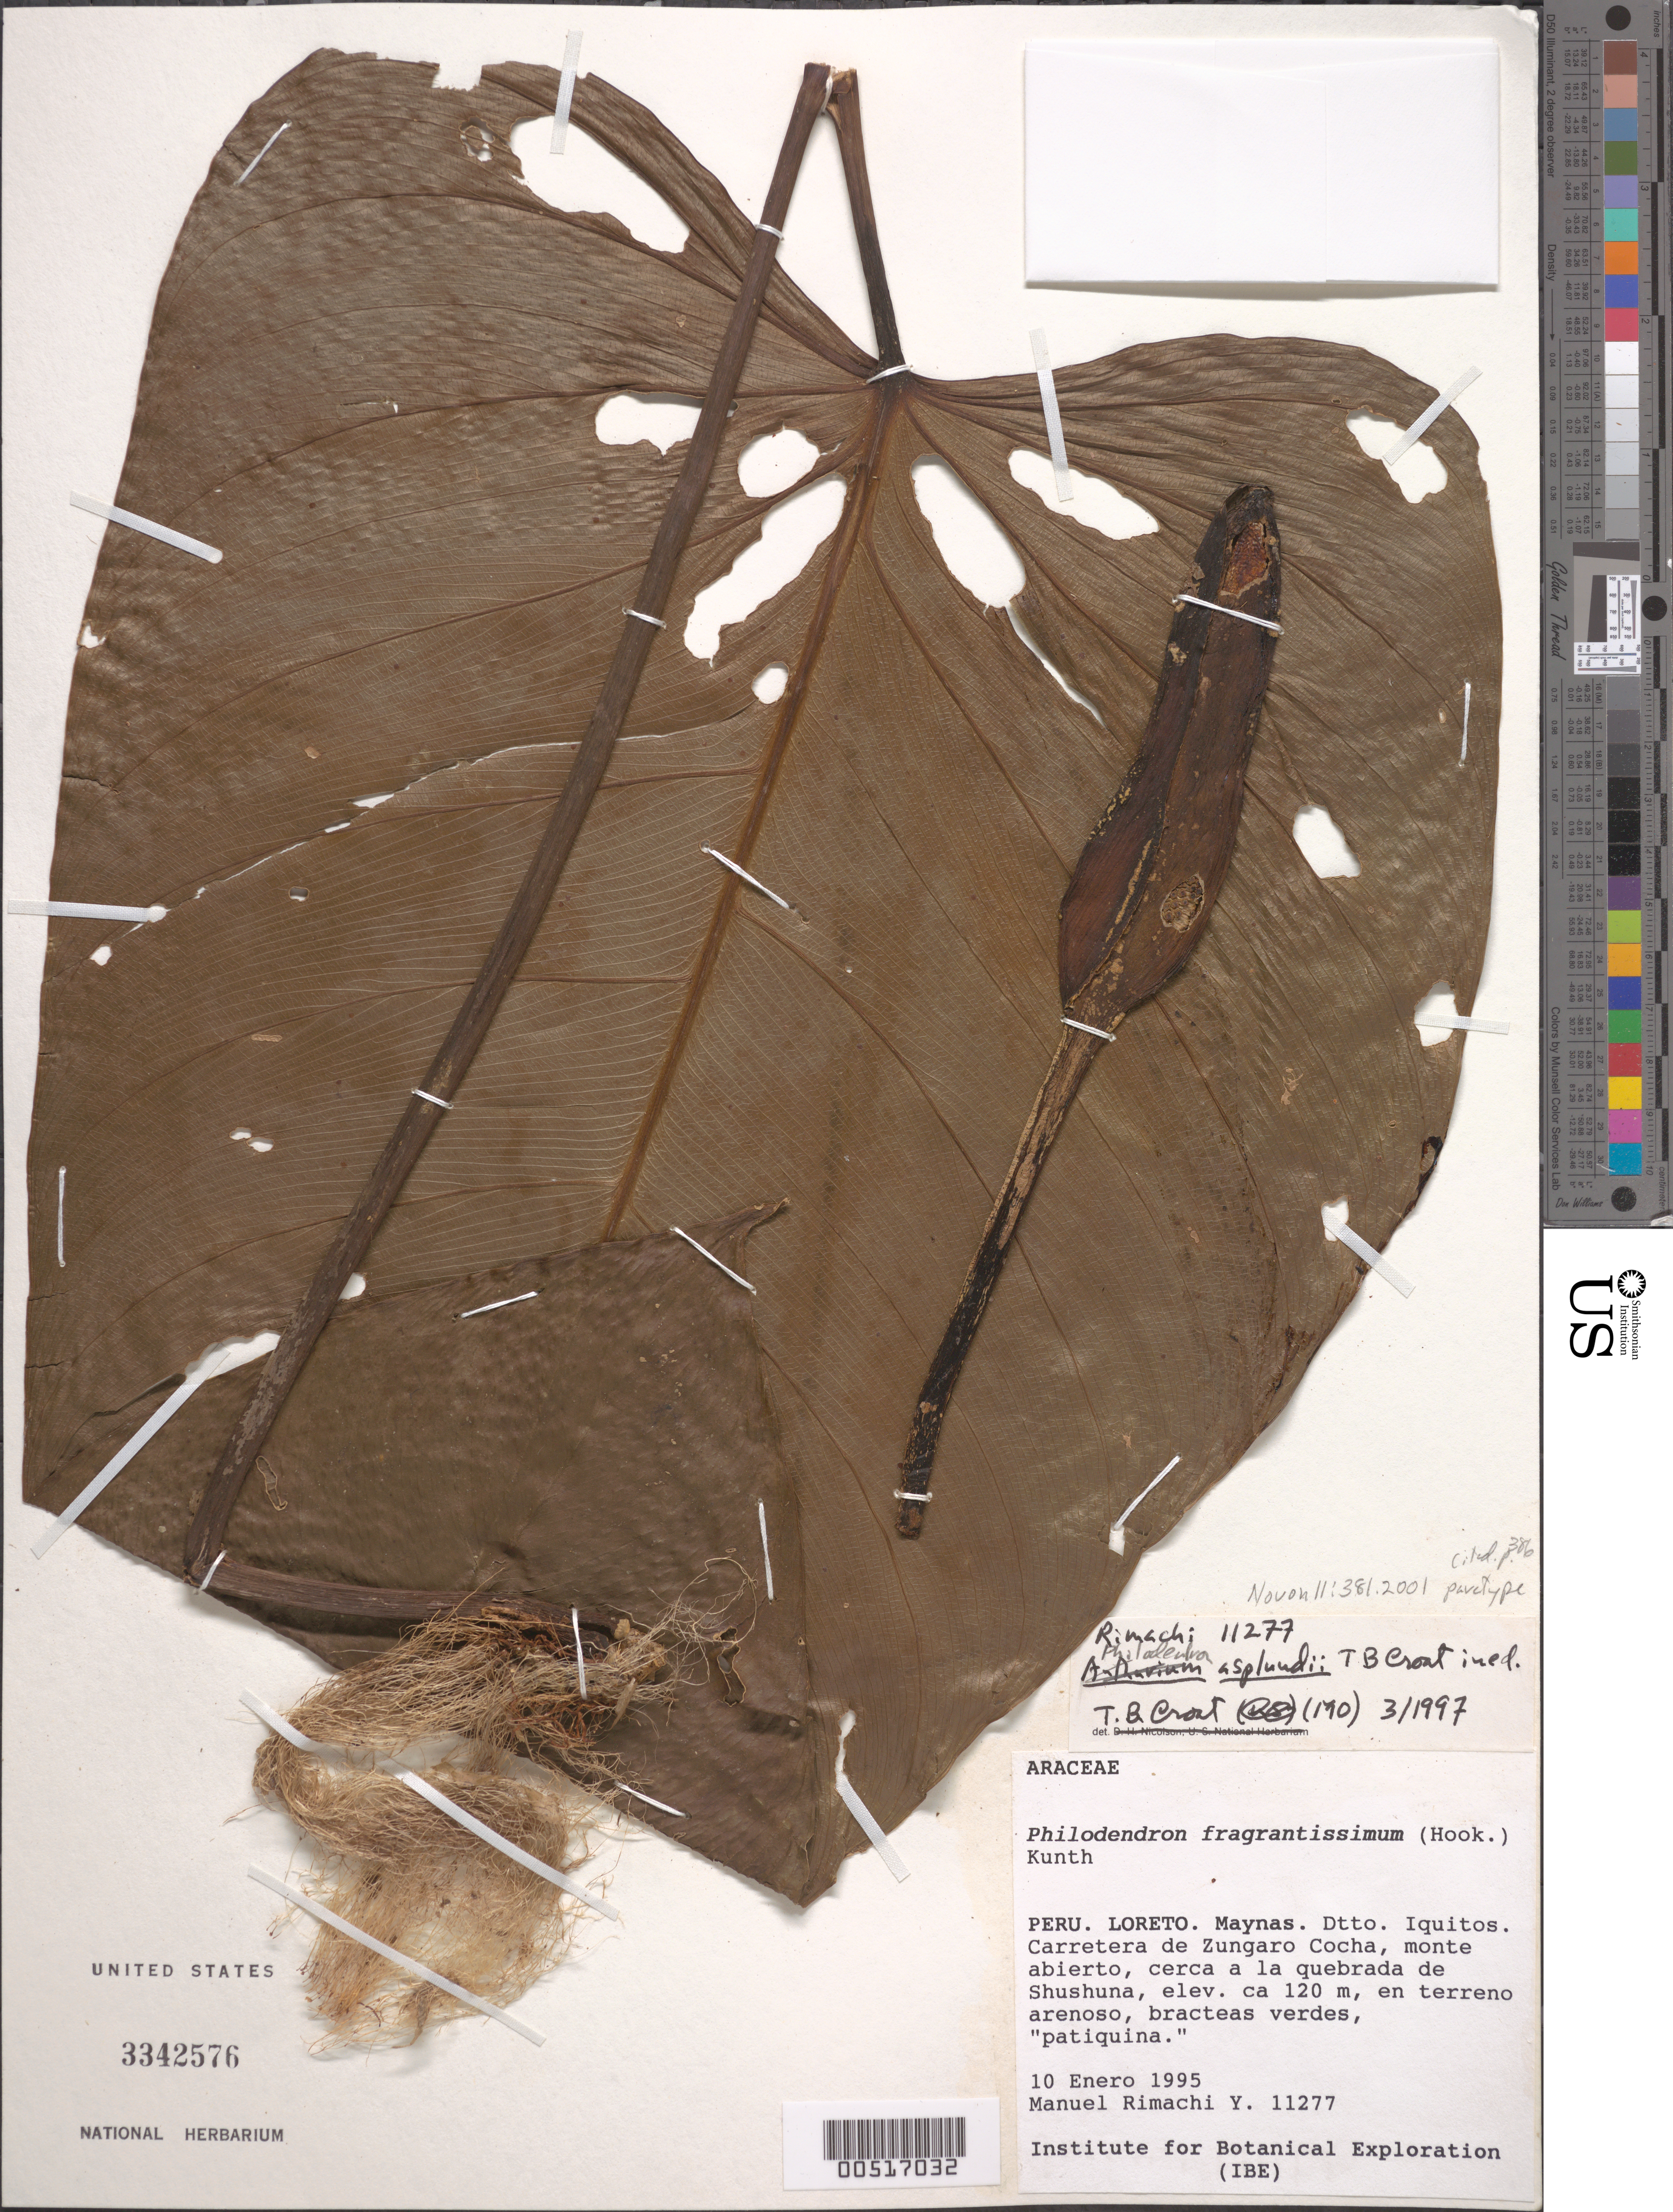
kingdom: Plantae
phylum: Tracheophyta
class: Liliopsida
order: Alismatales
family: Araceae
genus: Philodendron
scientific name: Philodendron asplundii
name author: Croat & M.L. Soares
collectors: M. Rimachi Y.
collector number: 11277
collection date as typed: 10 Jan 1995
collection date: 1995-01-10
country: Peru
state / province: Loreto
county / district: Maynas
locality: Iquitos, carretera de Zungaro Cocha, monte abierto, cerca a La Quebrada de Shushuna.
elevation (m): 120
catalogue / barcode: US 3342576